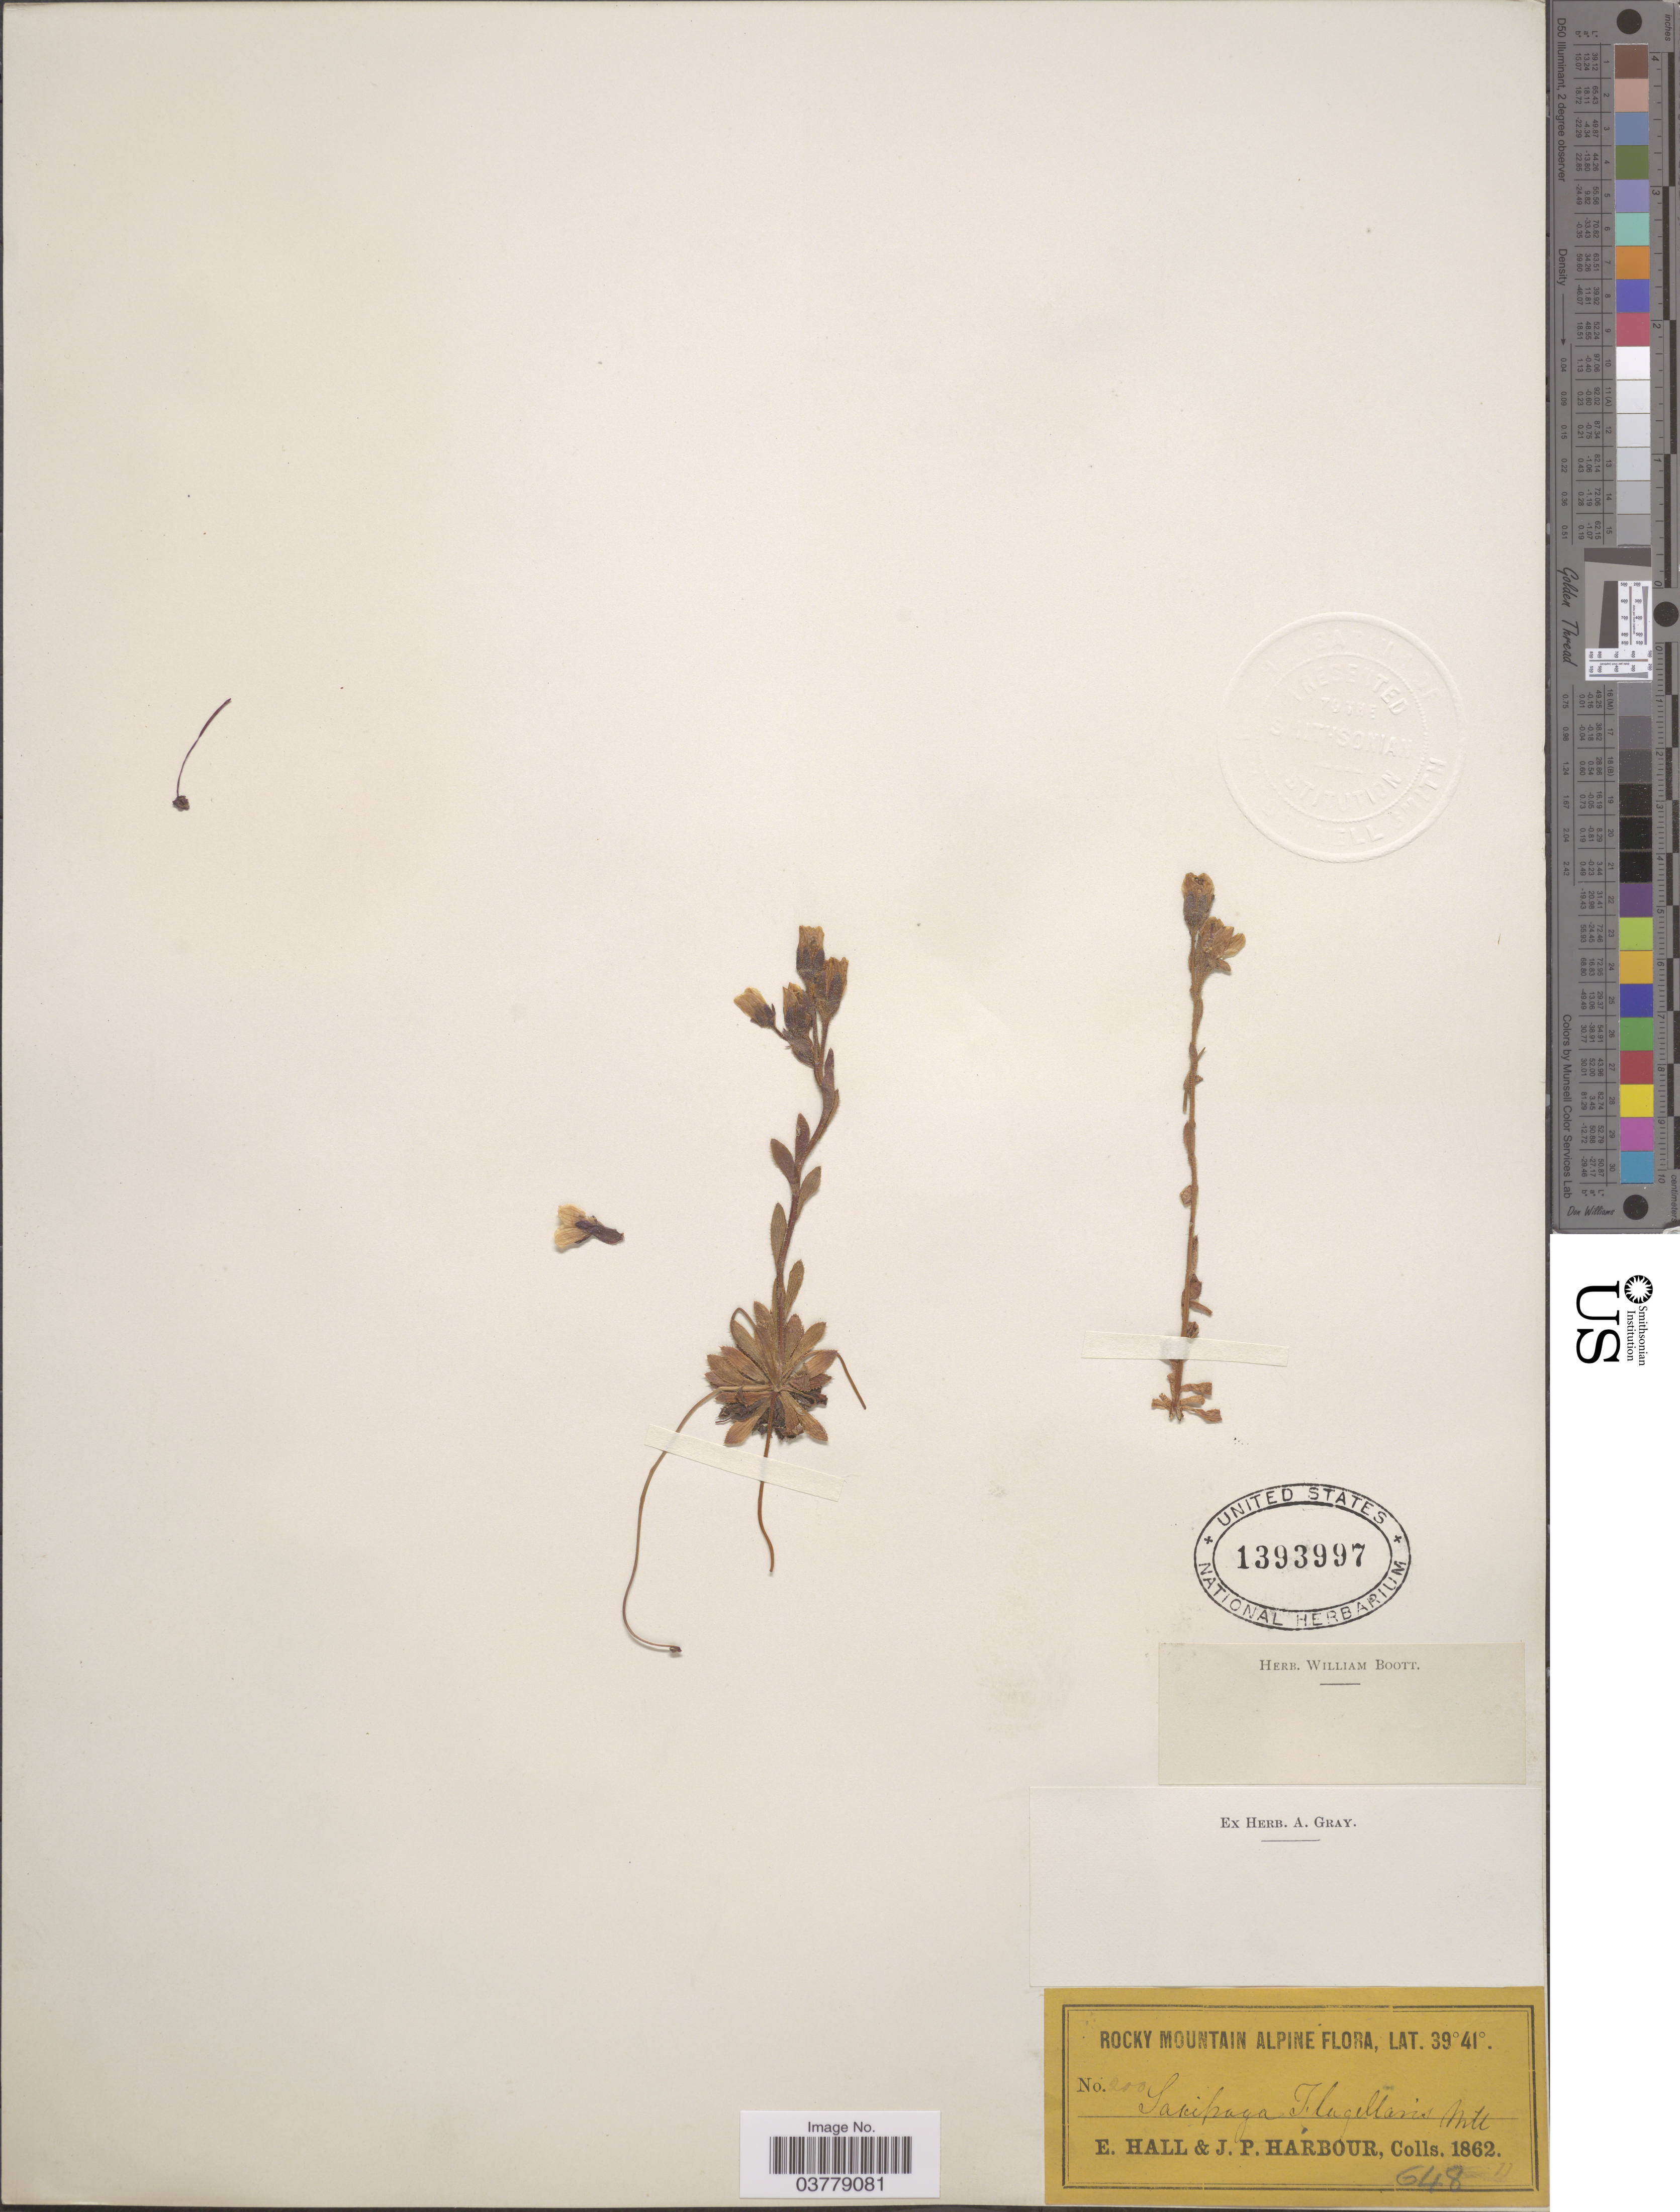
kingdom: Plantae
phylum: Tracheophyta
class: Magnoliopsida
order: Saxifragales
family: Saxifragaceae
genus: Saxifraga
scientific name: Saxifraga flagellaris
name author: Willd. ex Sternb.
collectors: E. Hall & J. Harbour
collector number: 200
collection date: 1862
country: United States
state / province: Colorado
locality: Rocky Mountain.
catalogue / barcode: US 1393997